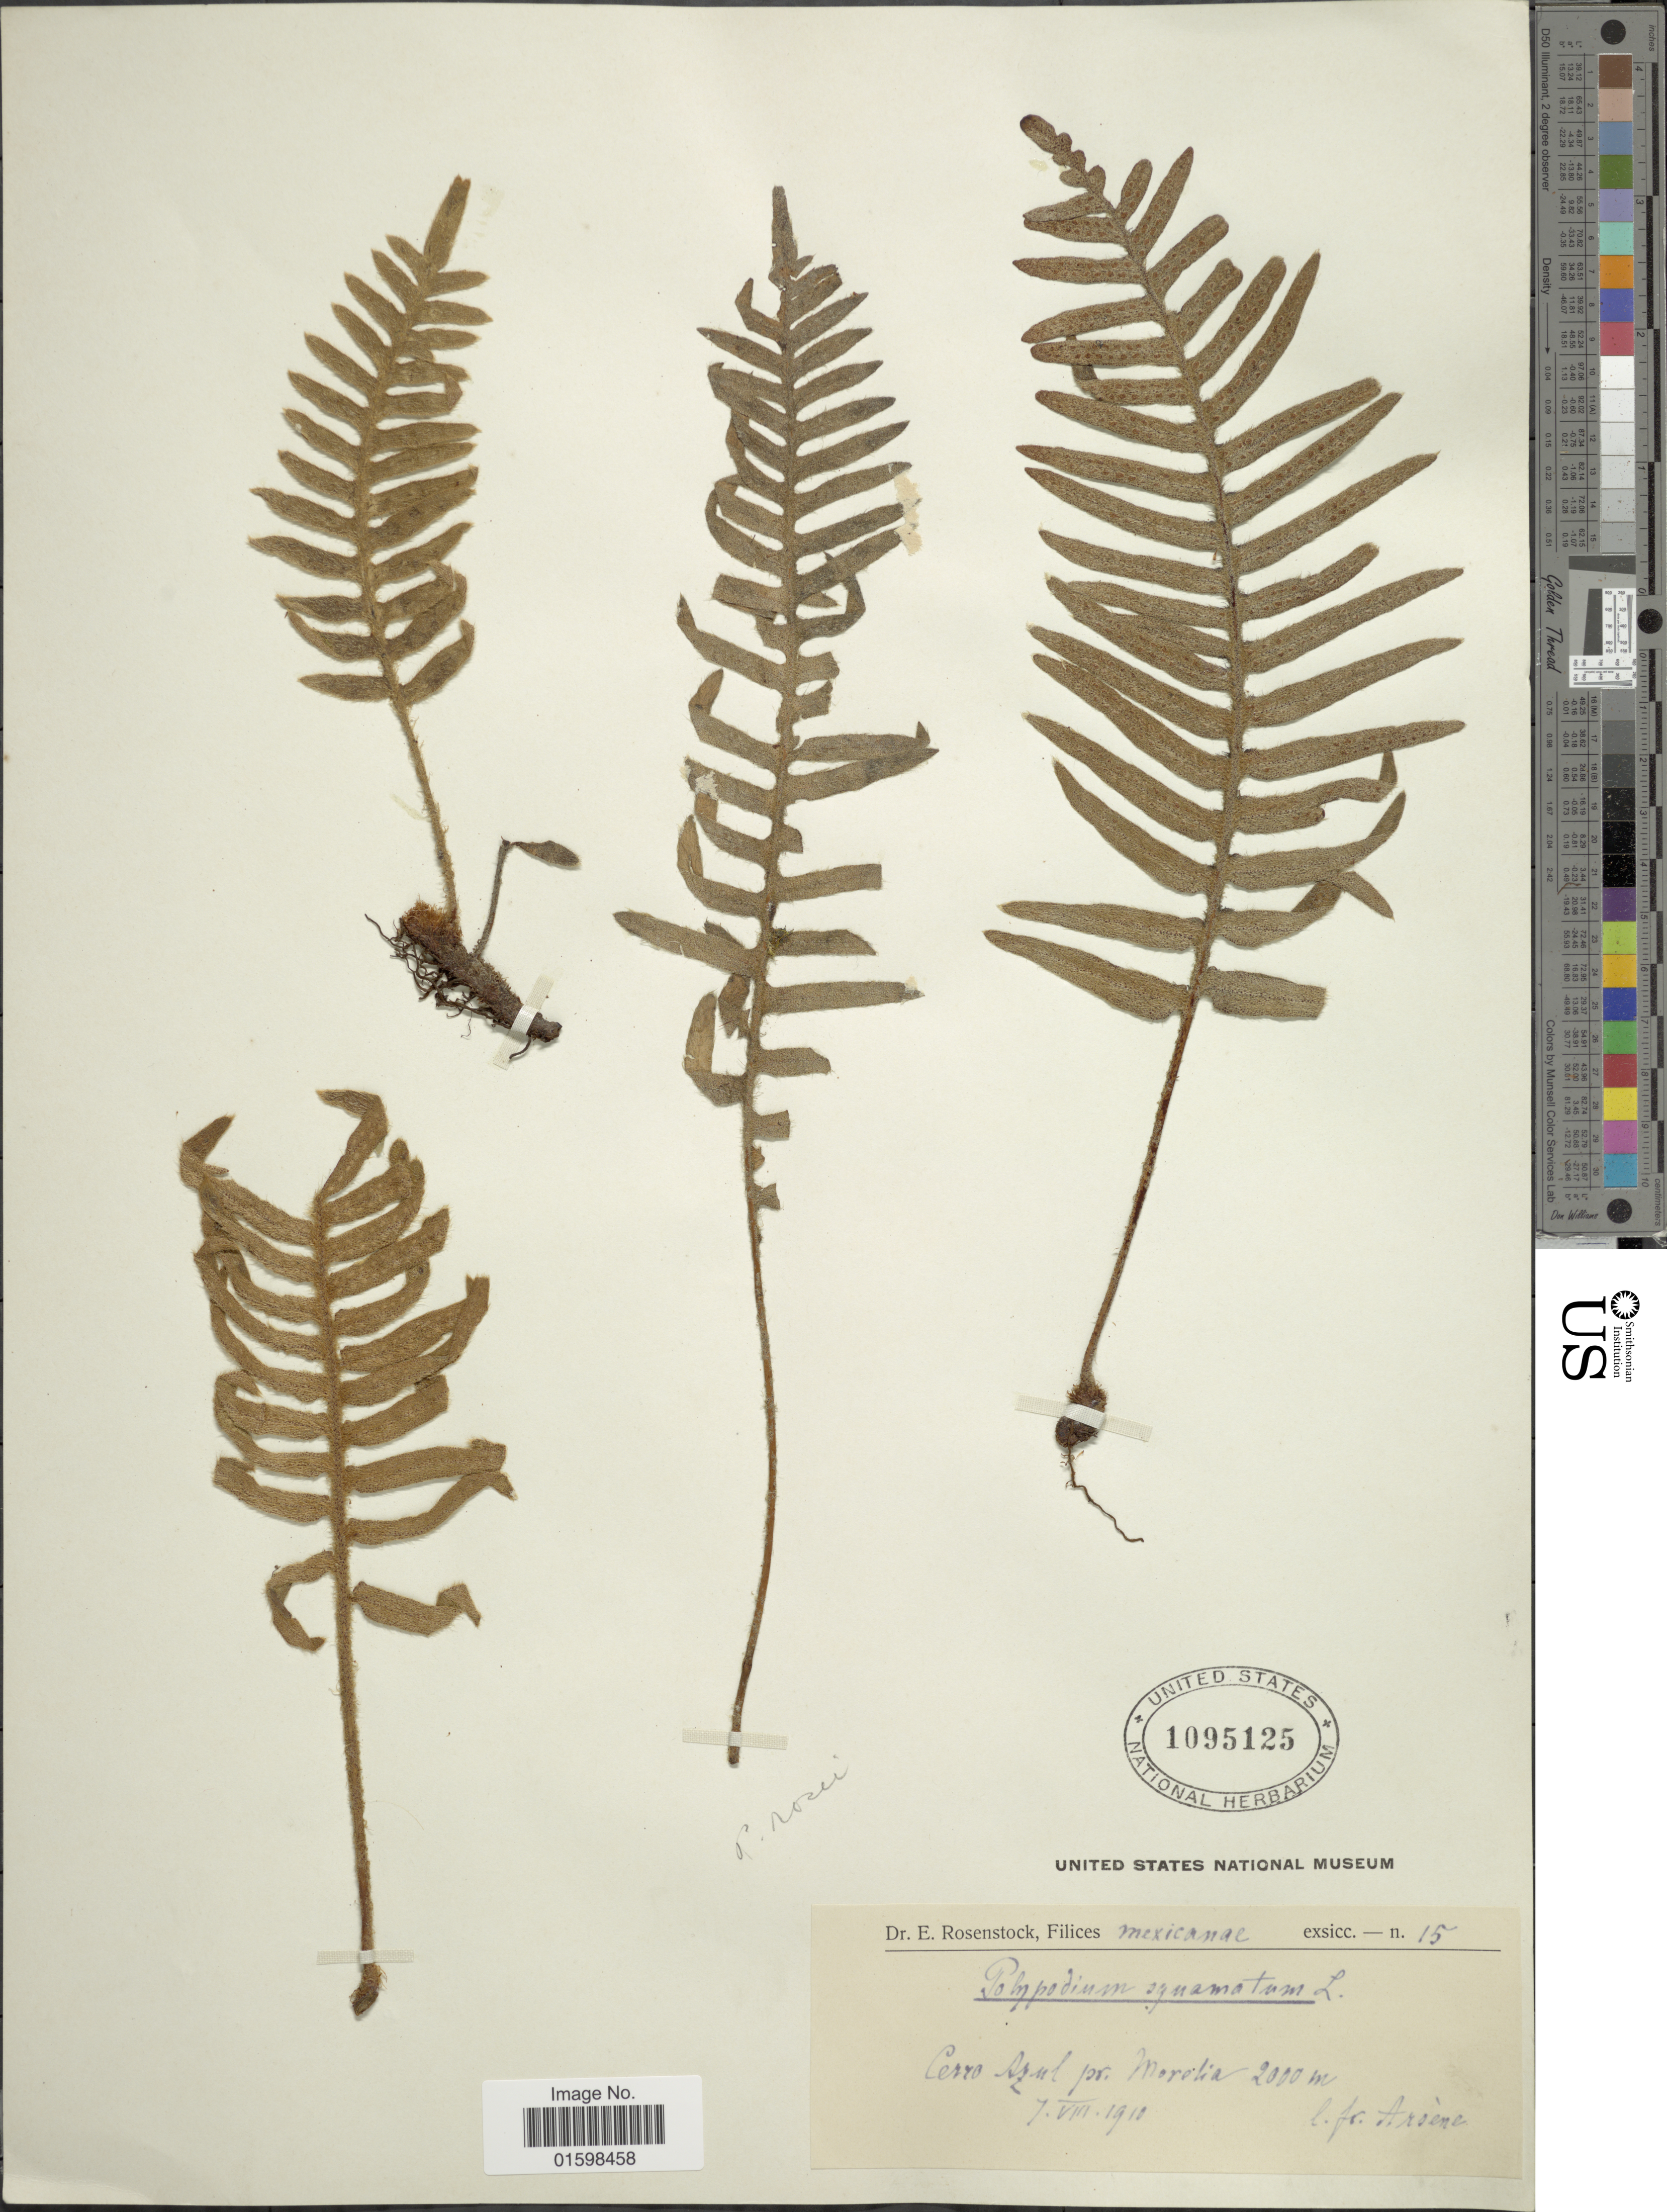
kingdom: Plantae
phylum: Tracheophyta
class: Polypodiopsida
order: Polypodiales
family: Polypodiaceae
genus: Pleopeltis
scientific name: Pleopeltis rosei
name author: (Maxon) A.R. Sm. & Tejero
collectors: F. Arsène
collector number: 15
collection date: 1910-08-07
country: Mexico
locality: Cerro Azul pr. Morelia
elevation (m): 2000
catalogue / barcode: US 1095125